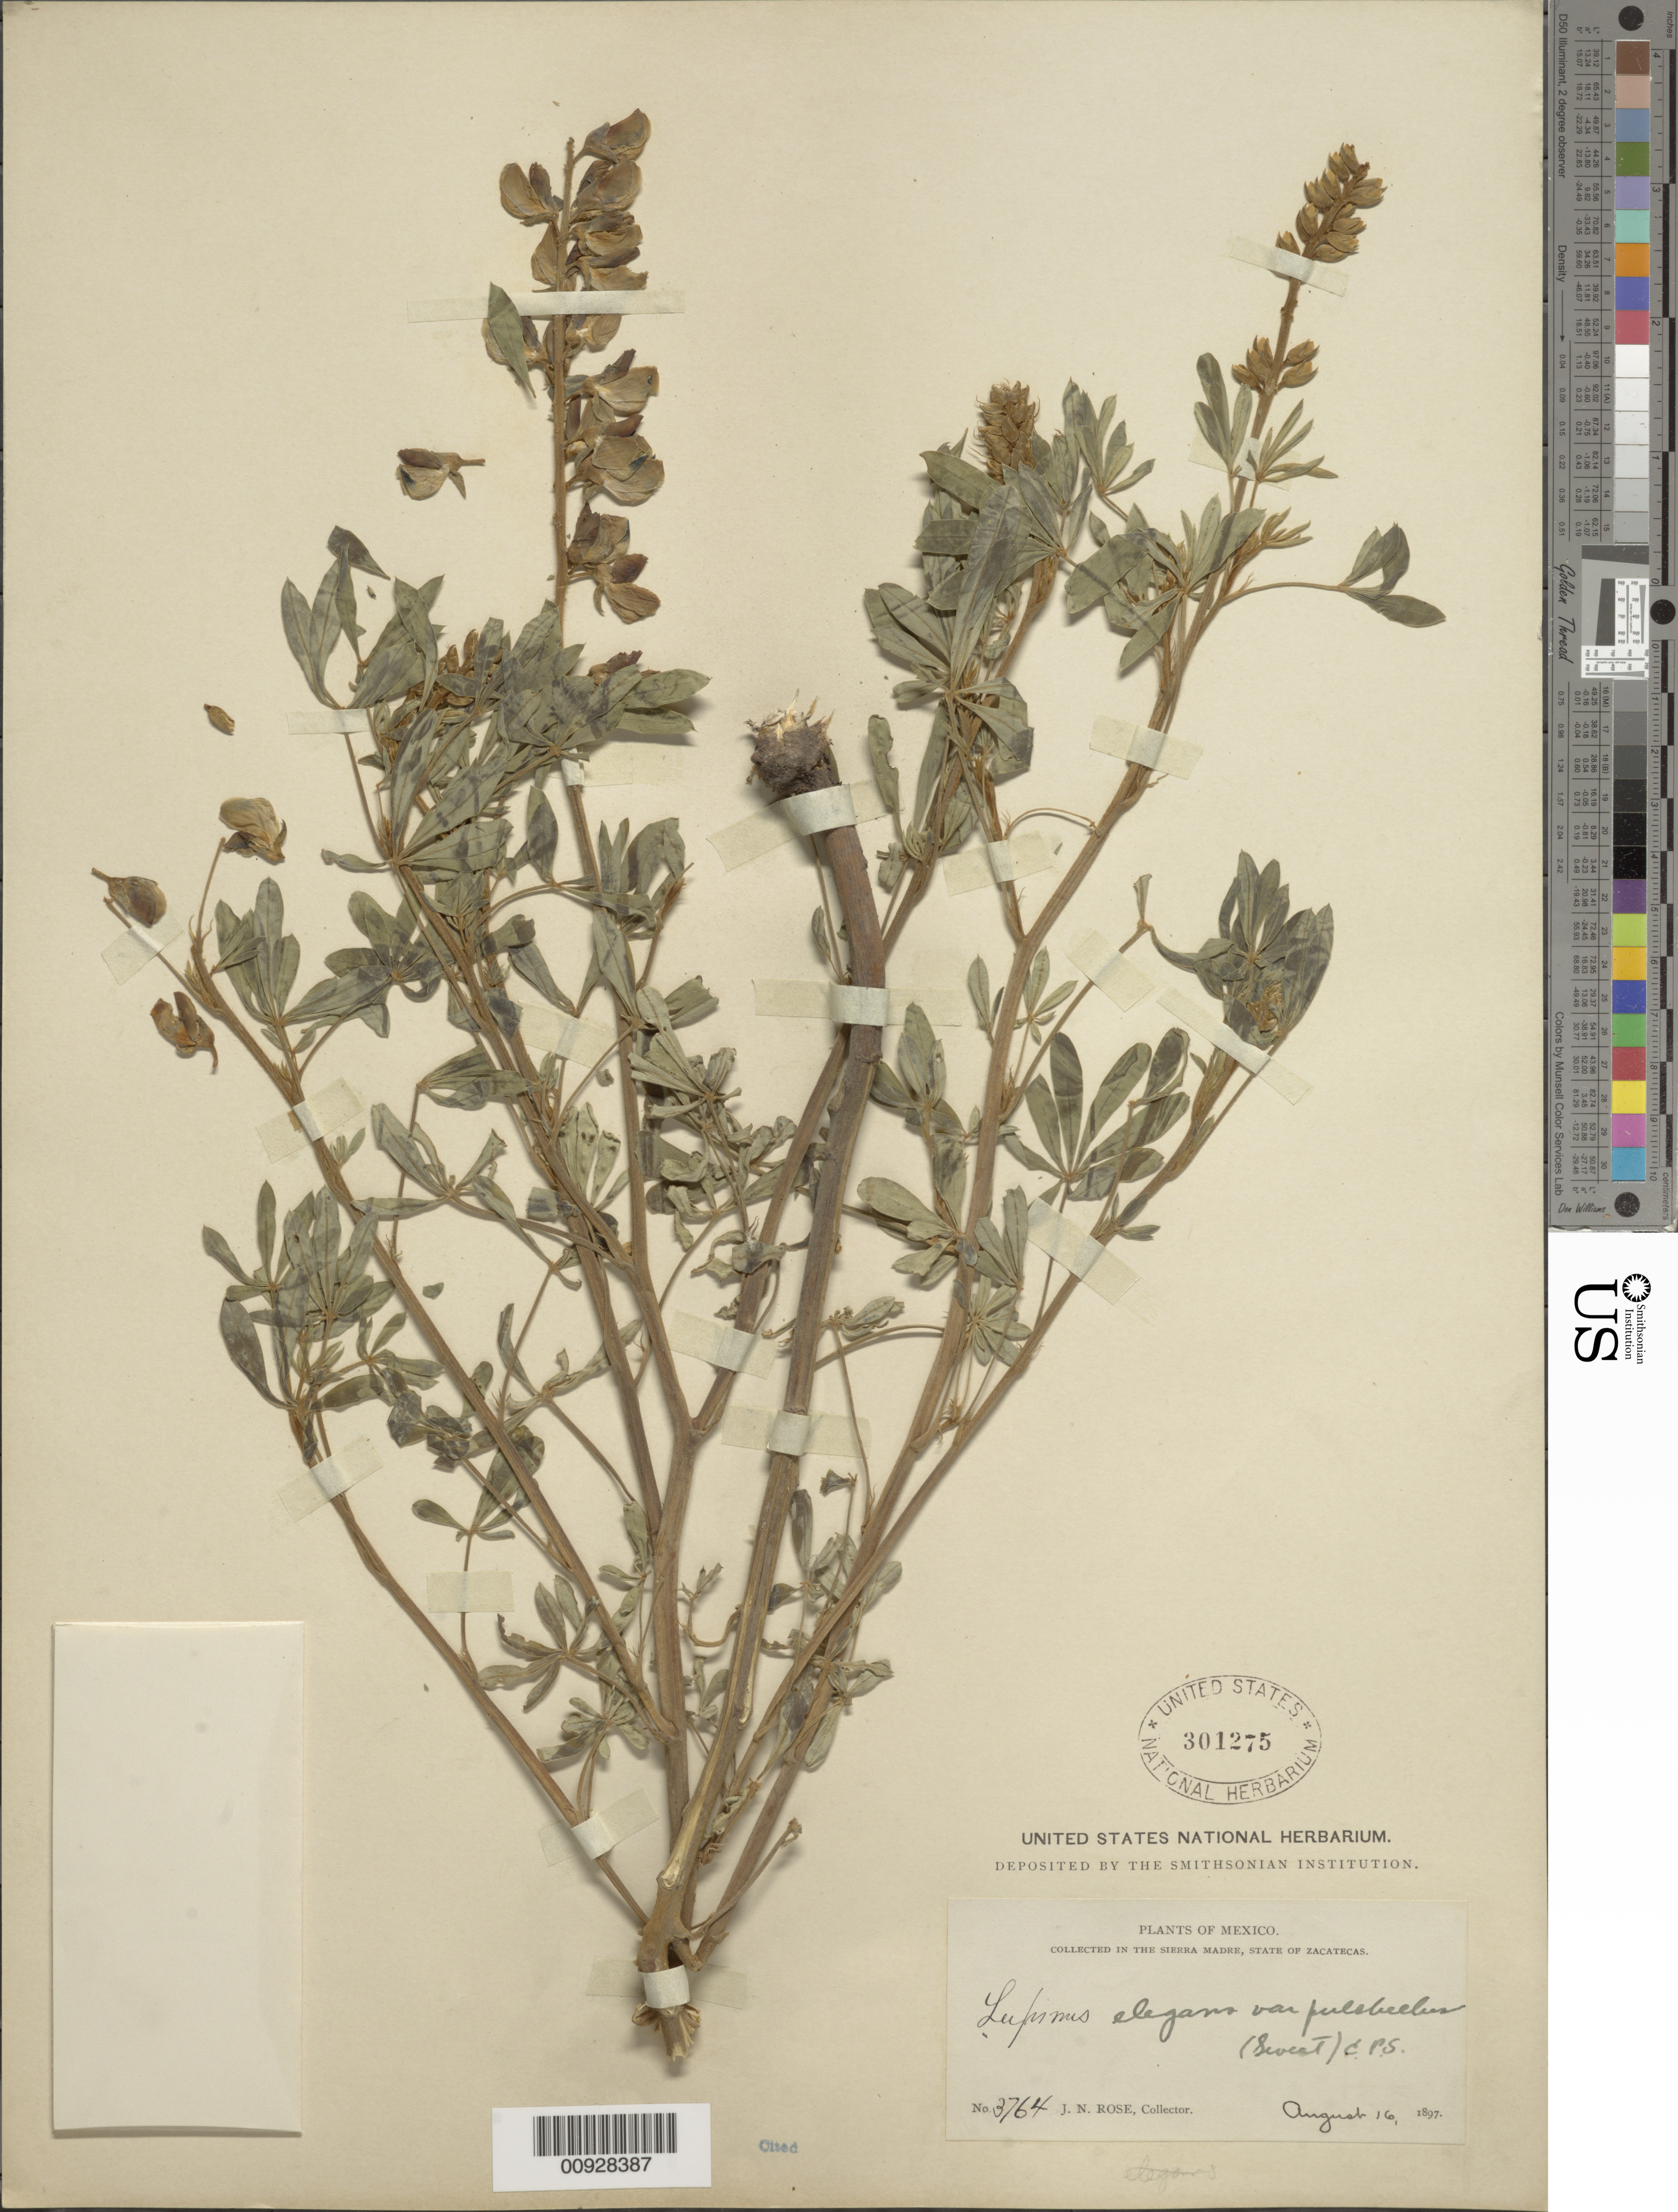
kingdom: Plantae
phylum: Tracheophyta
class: Magnoliopsida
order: Fabales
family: Fabaceae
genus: Lupinus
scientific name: Lupinus elegans var. pulchellus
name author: (Sweet) C.P. Sm.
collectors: J. N. Rose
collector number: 3764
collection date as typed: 16 Aug 1897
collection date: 1897-08-16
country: Mexico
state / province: Zacatecas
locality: In the Sierra Madre, State of Zacatecas.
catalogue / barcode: US 301275